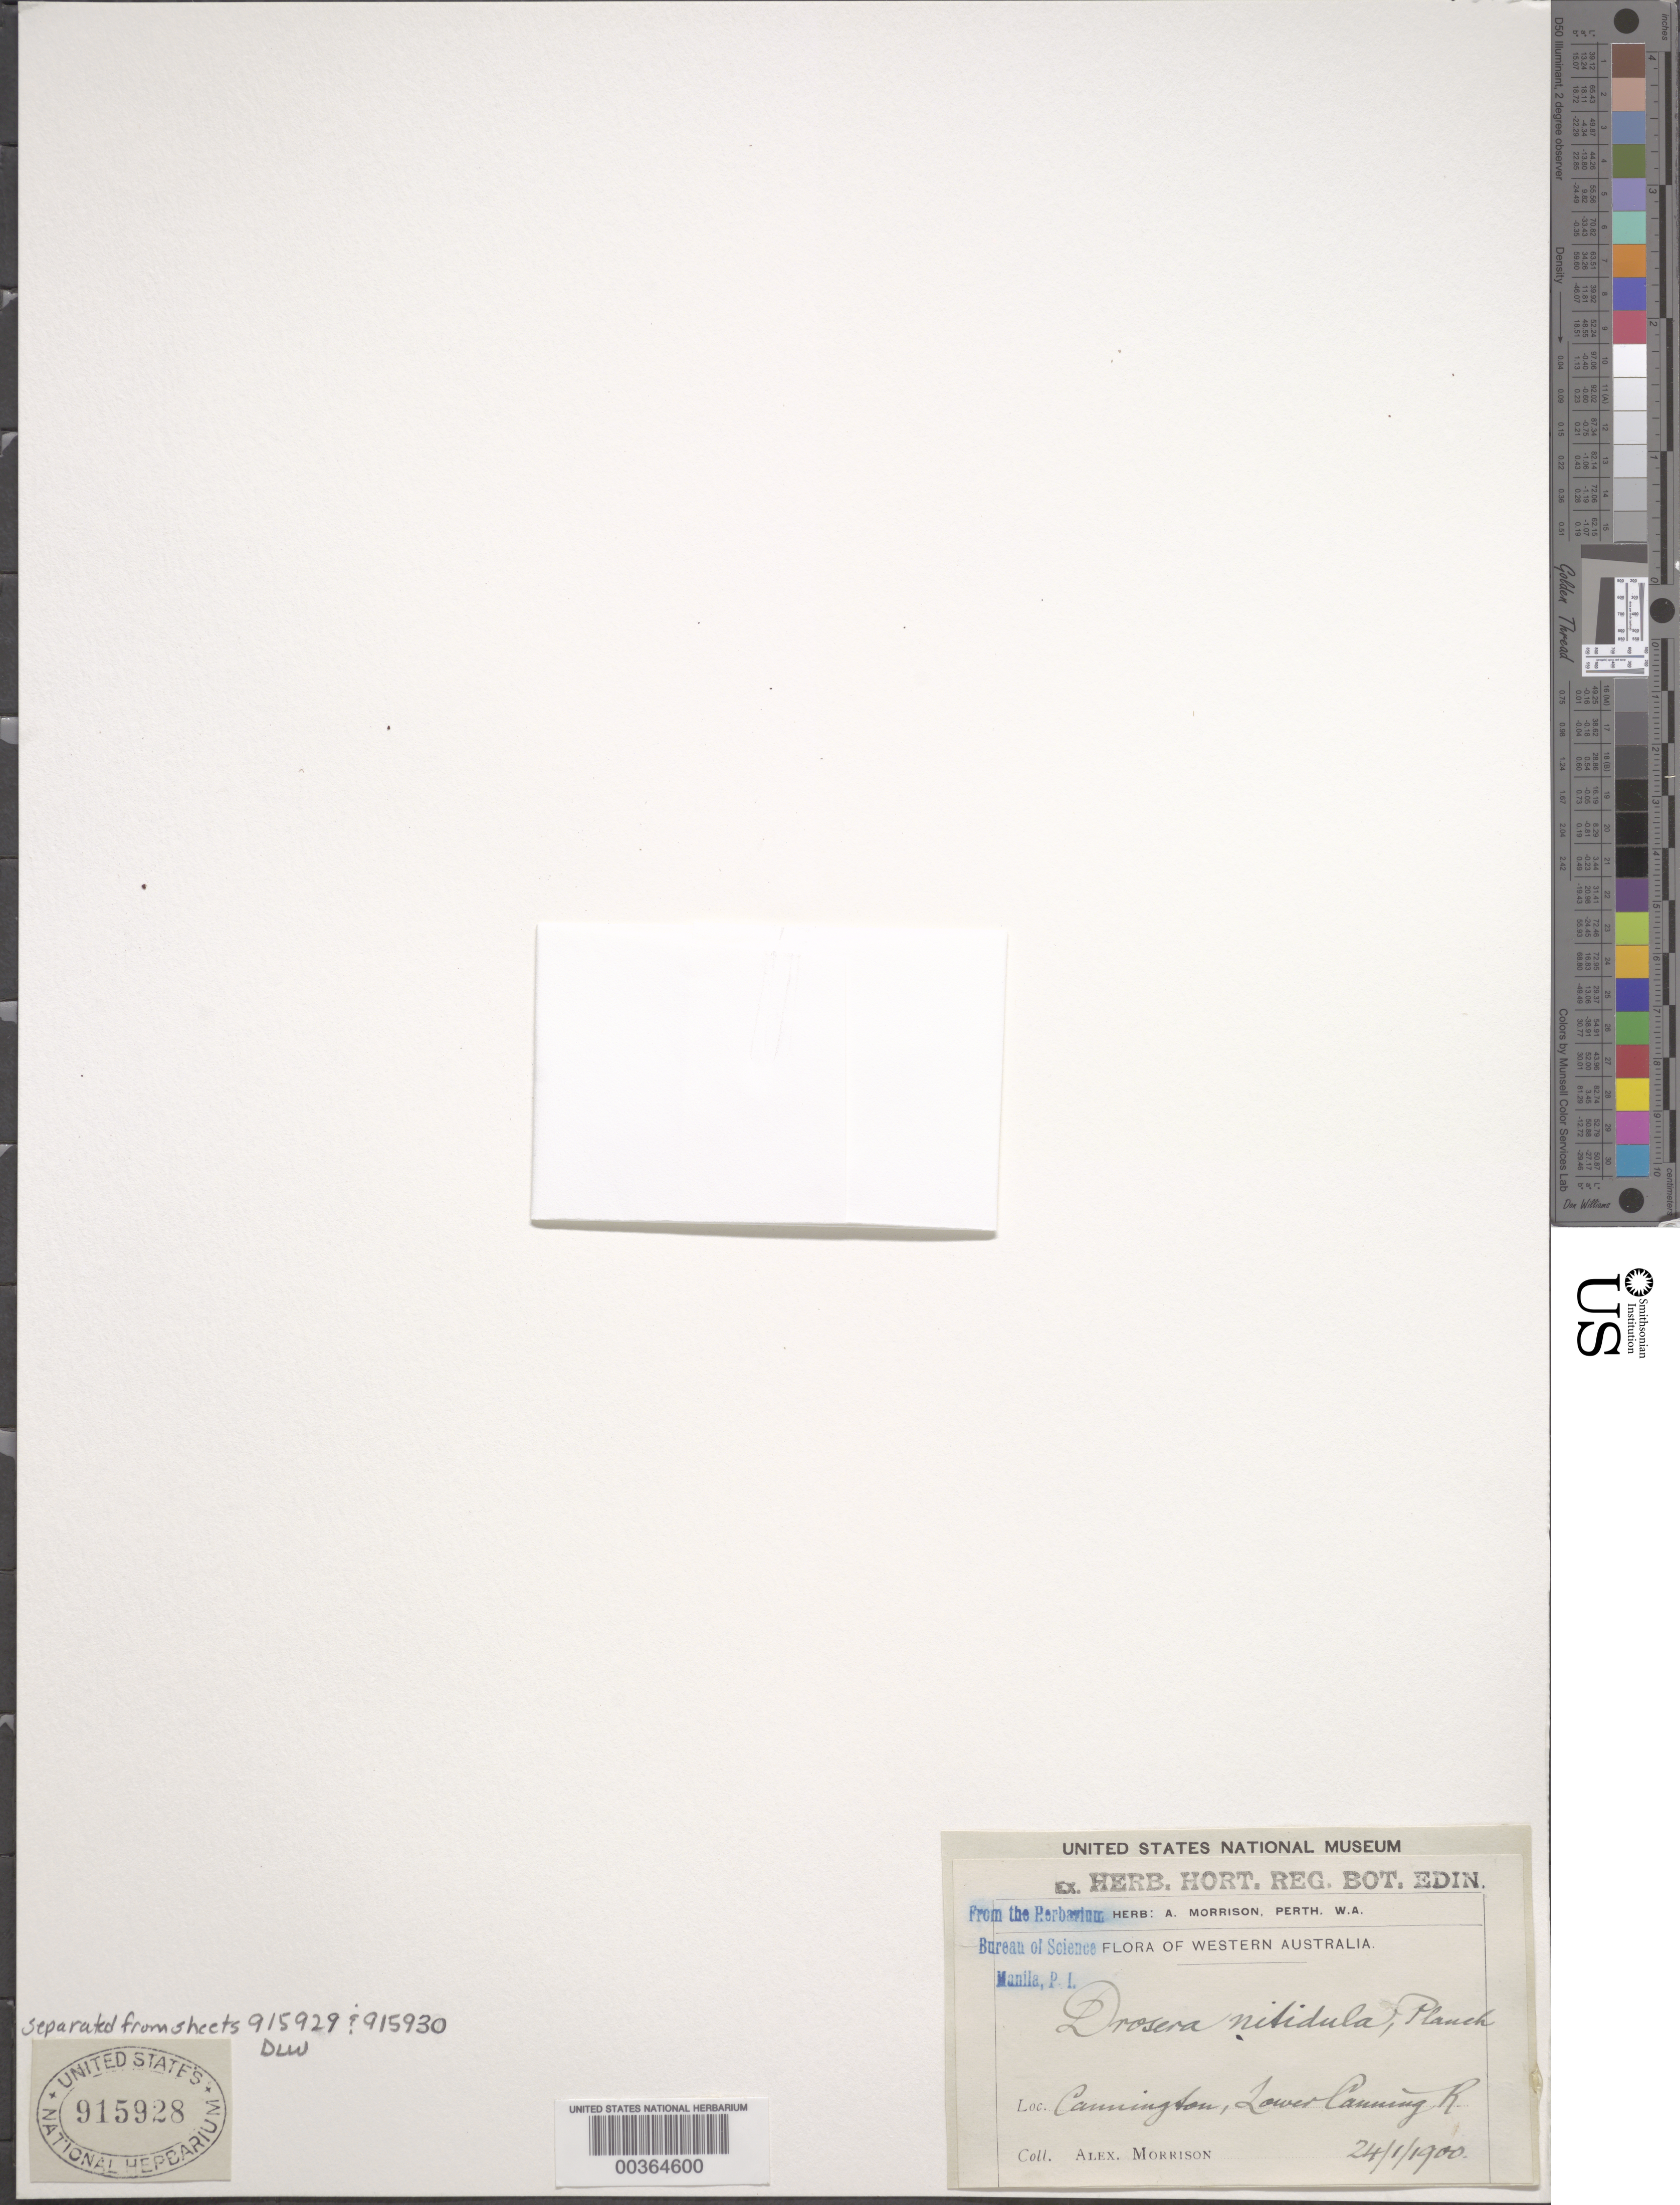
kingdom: Plantae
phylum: Tracheophyta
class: Magnoliopsida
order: Caryophyllales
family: Droseraceae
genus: Drosera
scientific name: Drosera nitidula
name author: Planch.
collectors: A. Morrison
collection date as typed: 24 Jan 1900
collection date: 1900-01-24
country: Australia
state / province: Western Australia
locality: Lower canning river, cannington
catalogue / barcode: US 915928